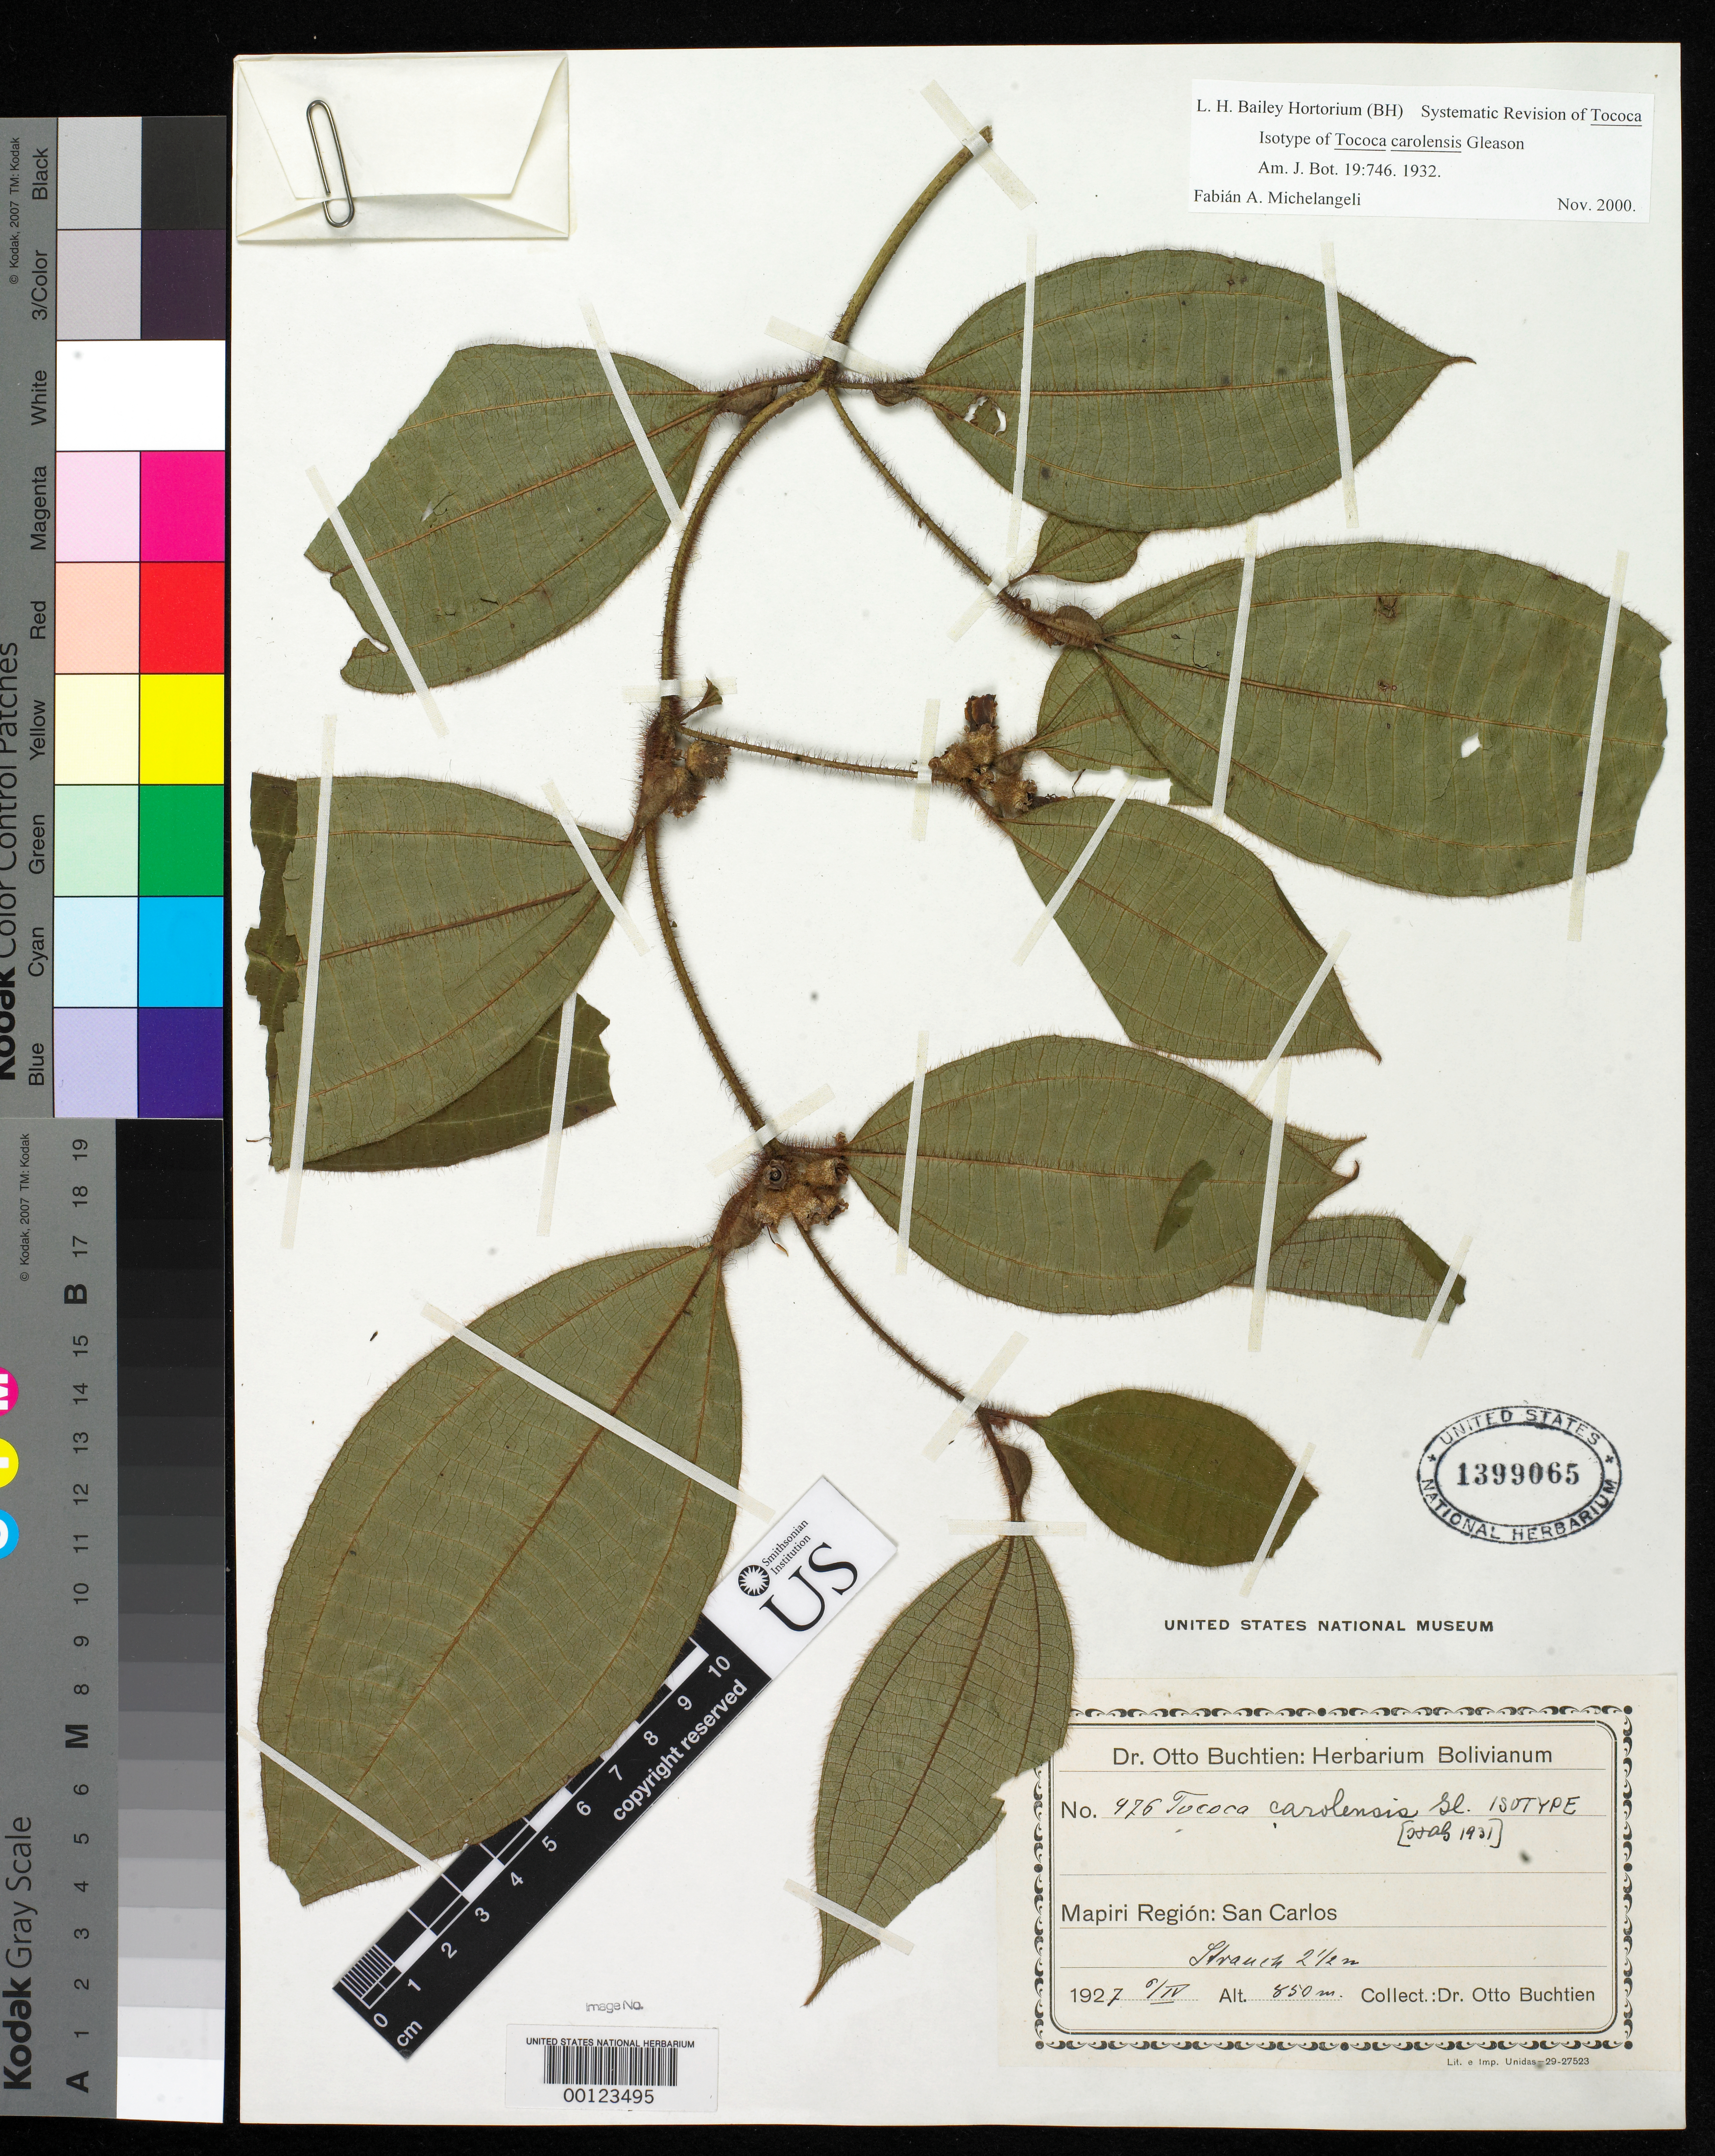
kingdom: Plantae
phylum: Tracheophyta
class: Magnoliopsida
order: Myrtales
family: Melastomataceae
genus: Tococa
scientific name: Tococa carolensis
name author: Gleason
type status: Isotype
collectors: O. Buchtien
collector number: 976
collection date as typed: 06 Apr 1927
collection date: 1927-04-06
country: Bolivia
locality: Mapiri region, San Carlos.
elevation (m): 850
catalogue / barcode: US 1399065